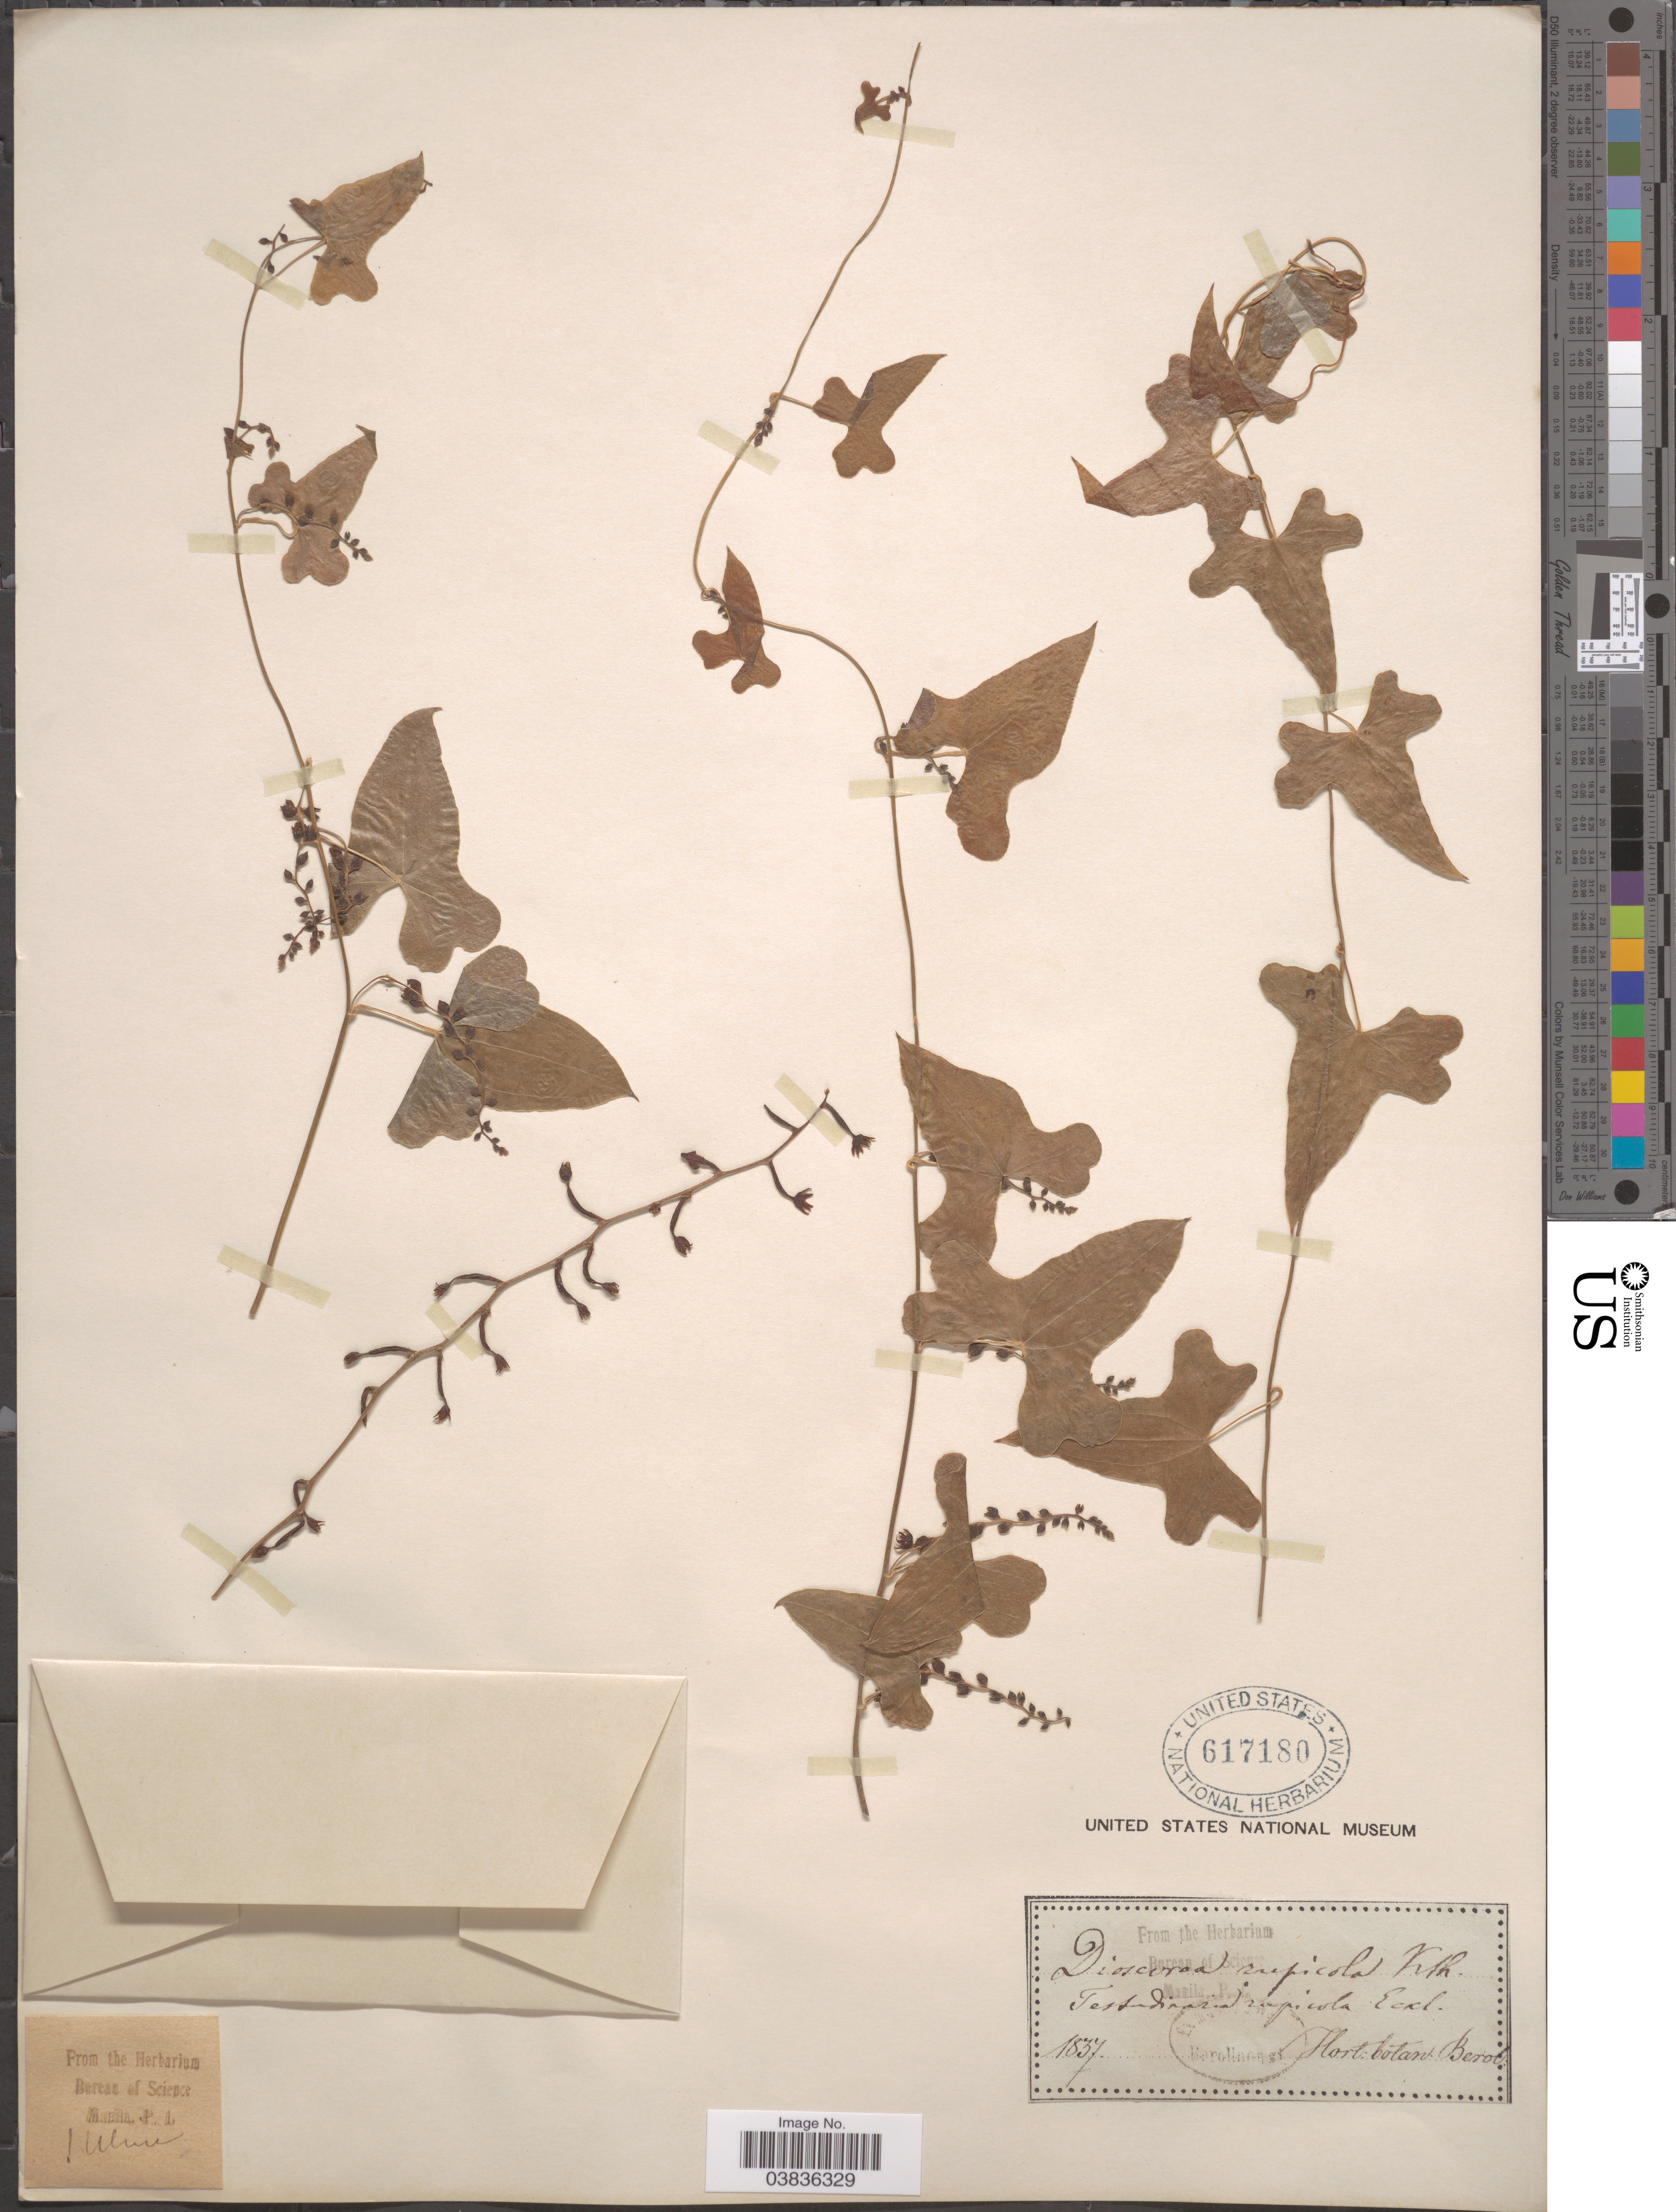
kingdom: Plantae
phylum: Tracheophyta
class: Liliopsida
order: Dioscoreales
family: Dioscoreaceae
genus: Dioscorea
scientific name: Dioscorea rupicola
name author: Kunth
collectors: ex herb. Bureau of Science Manila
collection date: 1837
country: Germany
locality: Hort. botan. Berol.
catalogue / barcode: US 617180